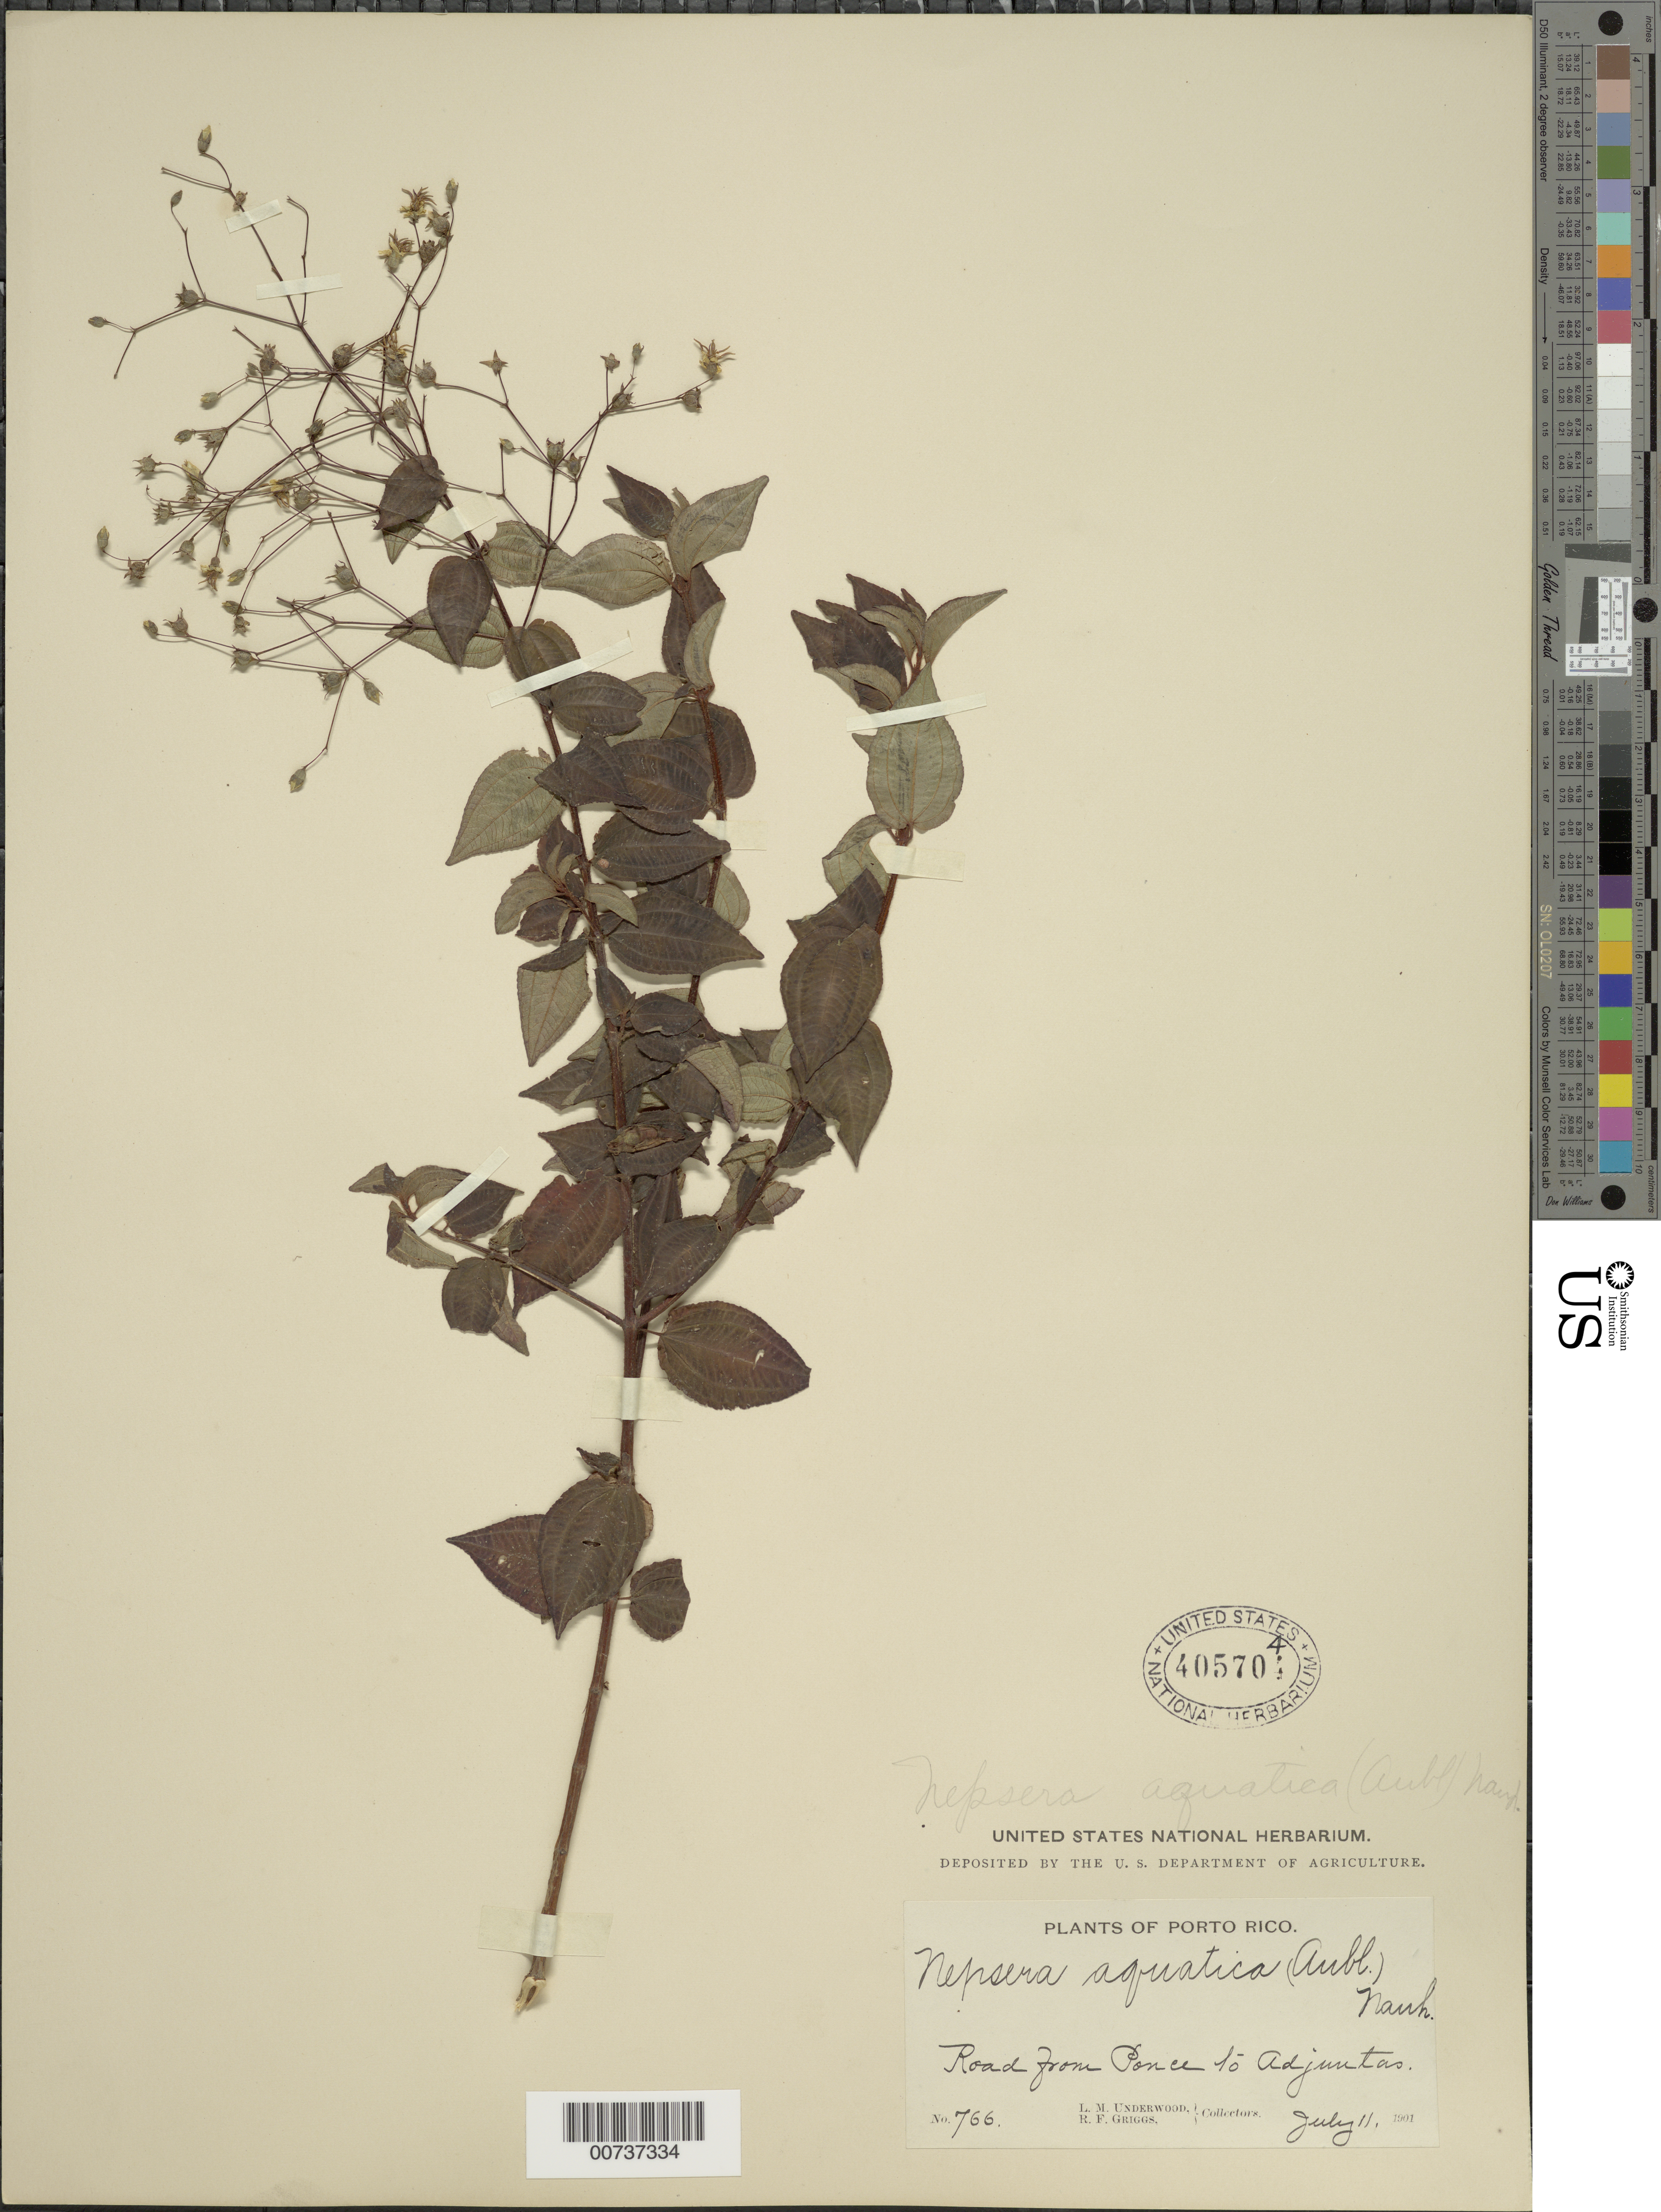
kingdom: Plantae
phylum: Tracheophyta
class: Magnoliopsida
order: Myrtales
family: Melastomataceae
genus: Nepsera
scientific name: Nepsera aquatica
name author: (Aubl.) Naudin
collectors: L. M. Underwood & R. F. Griggs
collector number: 766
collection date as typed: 11 Jul 1901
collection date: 1901-07-11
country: Puerto Rico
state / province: Adjuntas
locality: Road from Ponce to Adjuntas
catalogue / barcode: US 405704